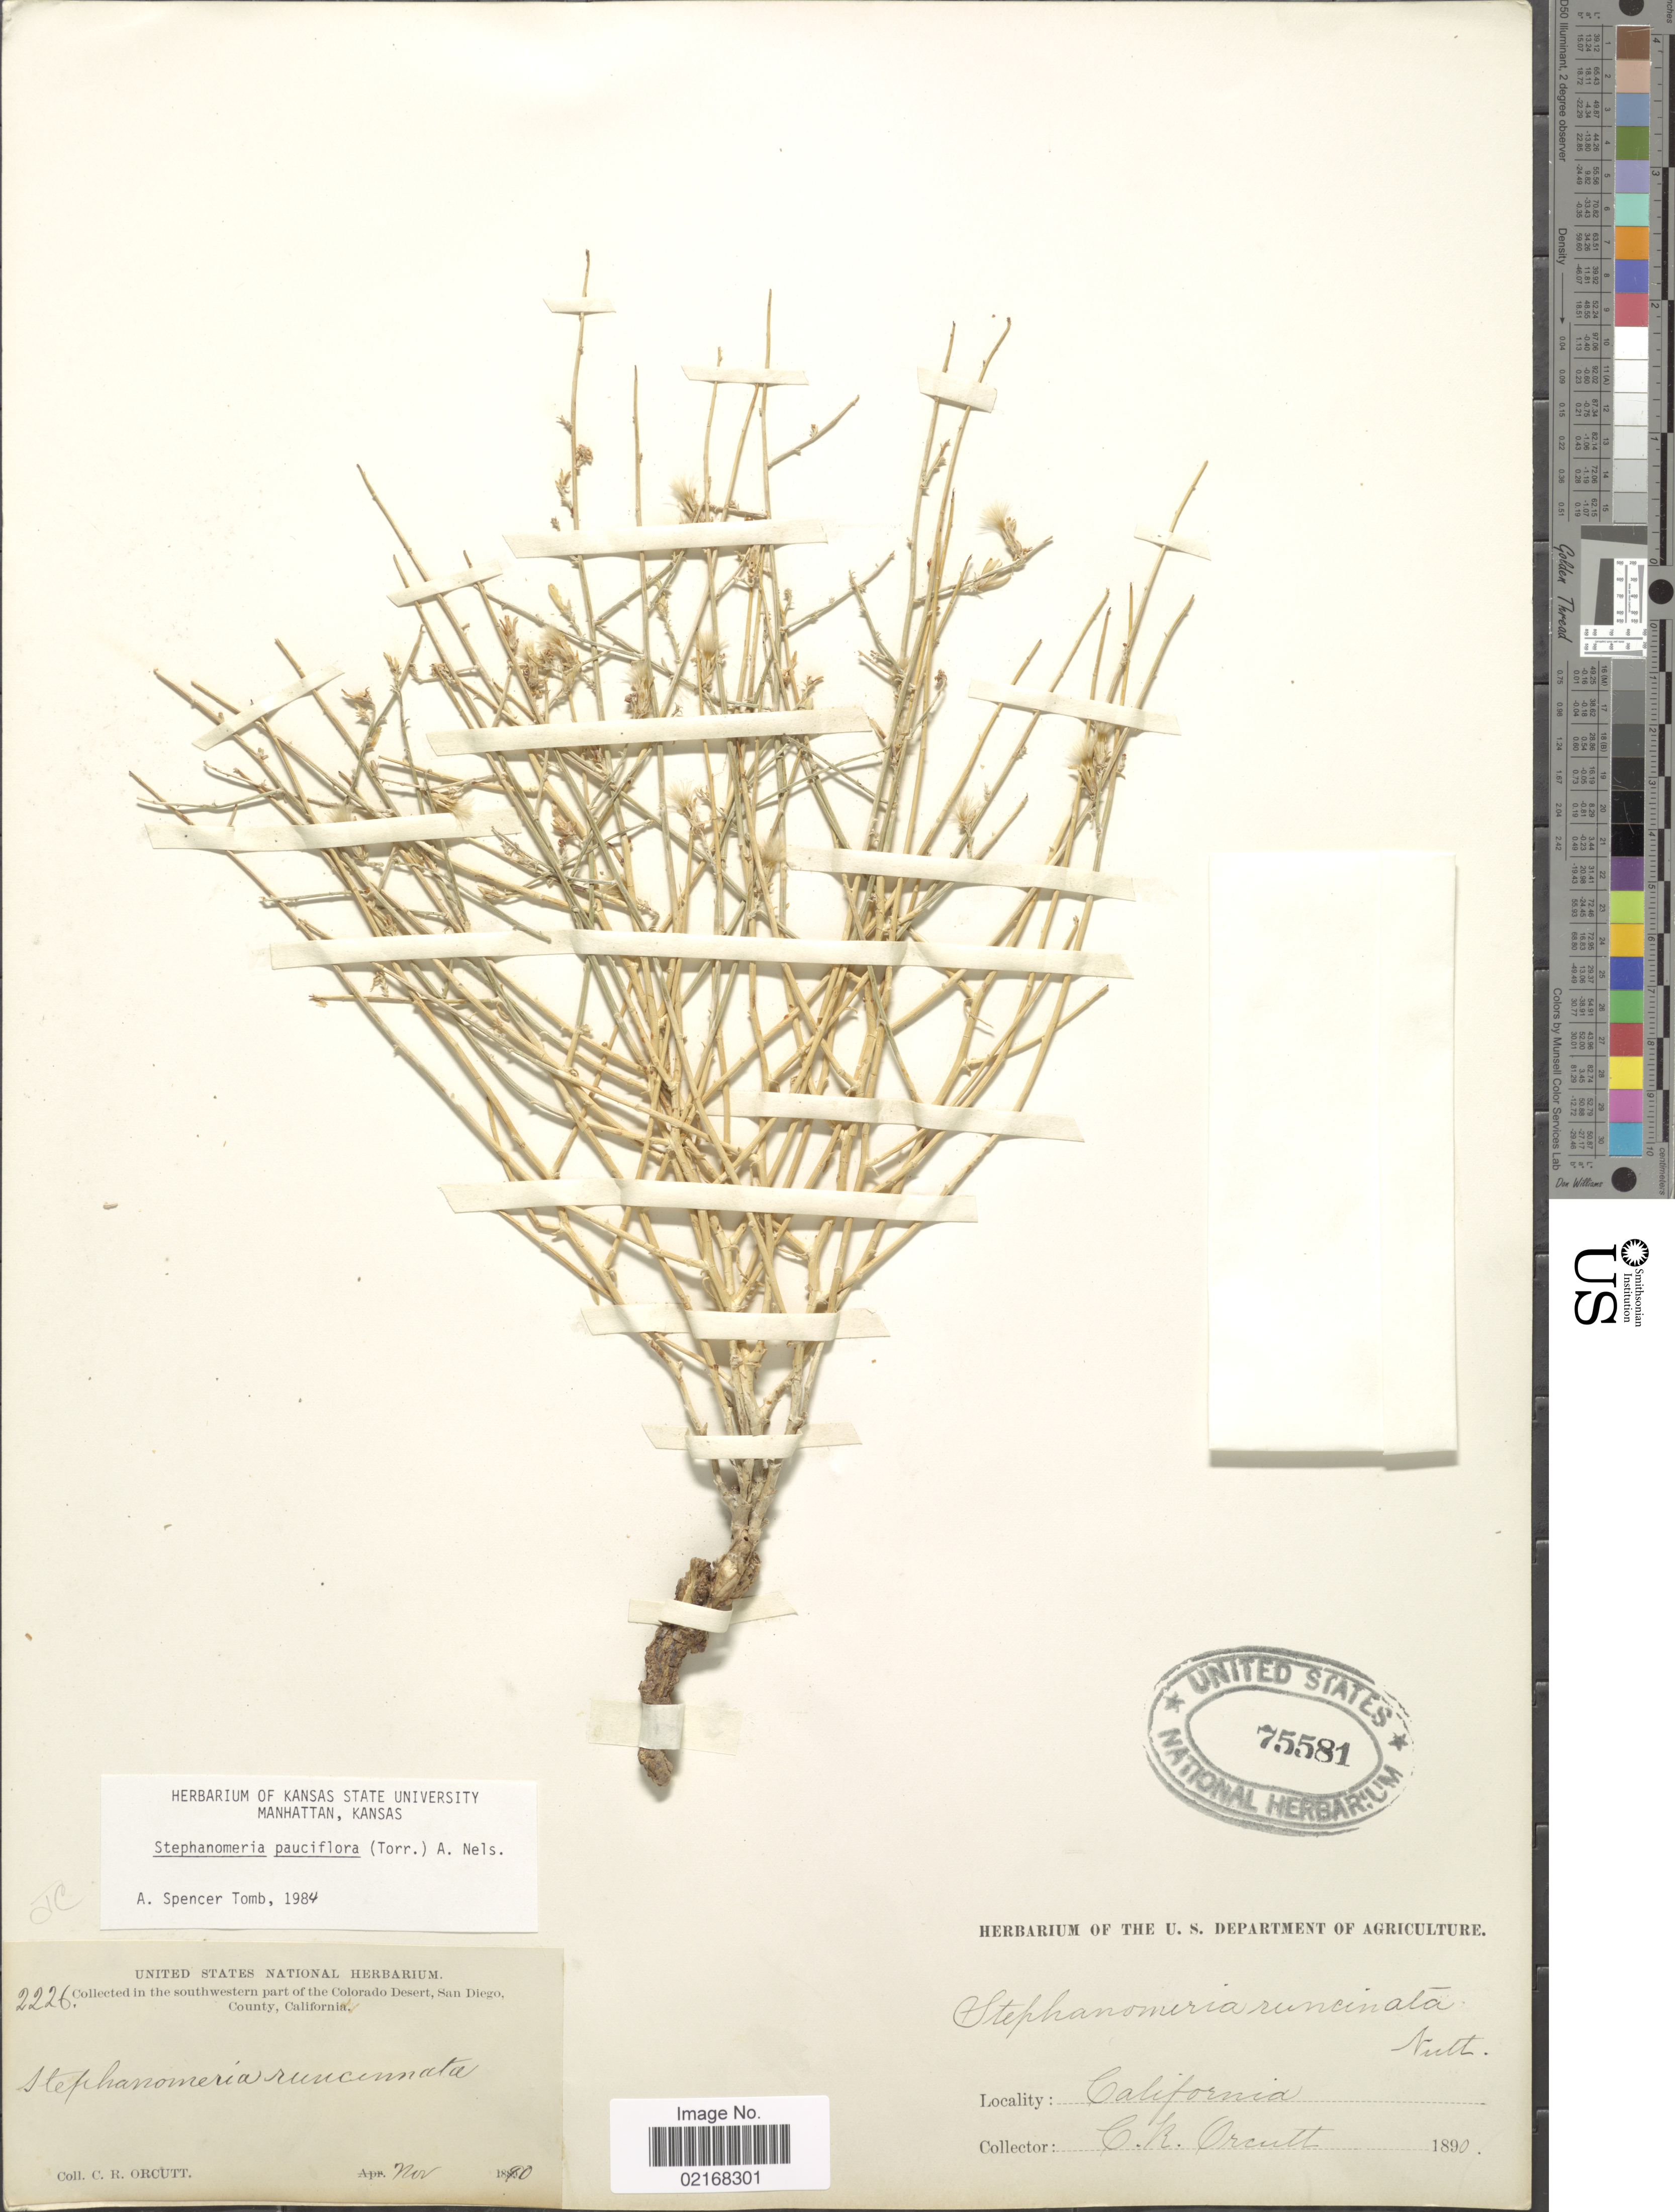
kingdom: Plantae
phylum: Tracheophyta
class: Magnoliopsida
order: Asterales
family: Asteraceae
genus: Stephanomeria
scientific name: Stephanomeria pauciflora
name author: (Torr.) A. Nelson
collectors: C. R. Orcutt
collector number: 2226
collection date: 1890-11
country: United States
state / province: California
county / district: San Diego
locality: In the southwestern part of the Colorado Desert, San Diego, County, California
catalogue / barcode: US 75581